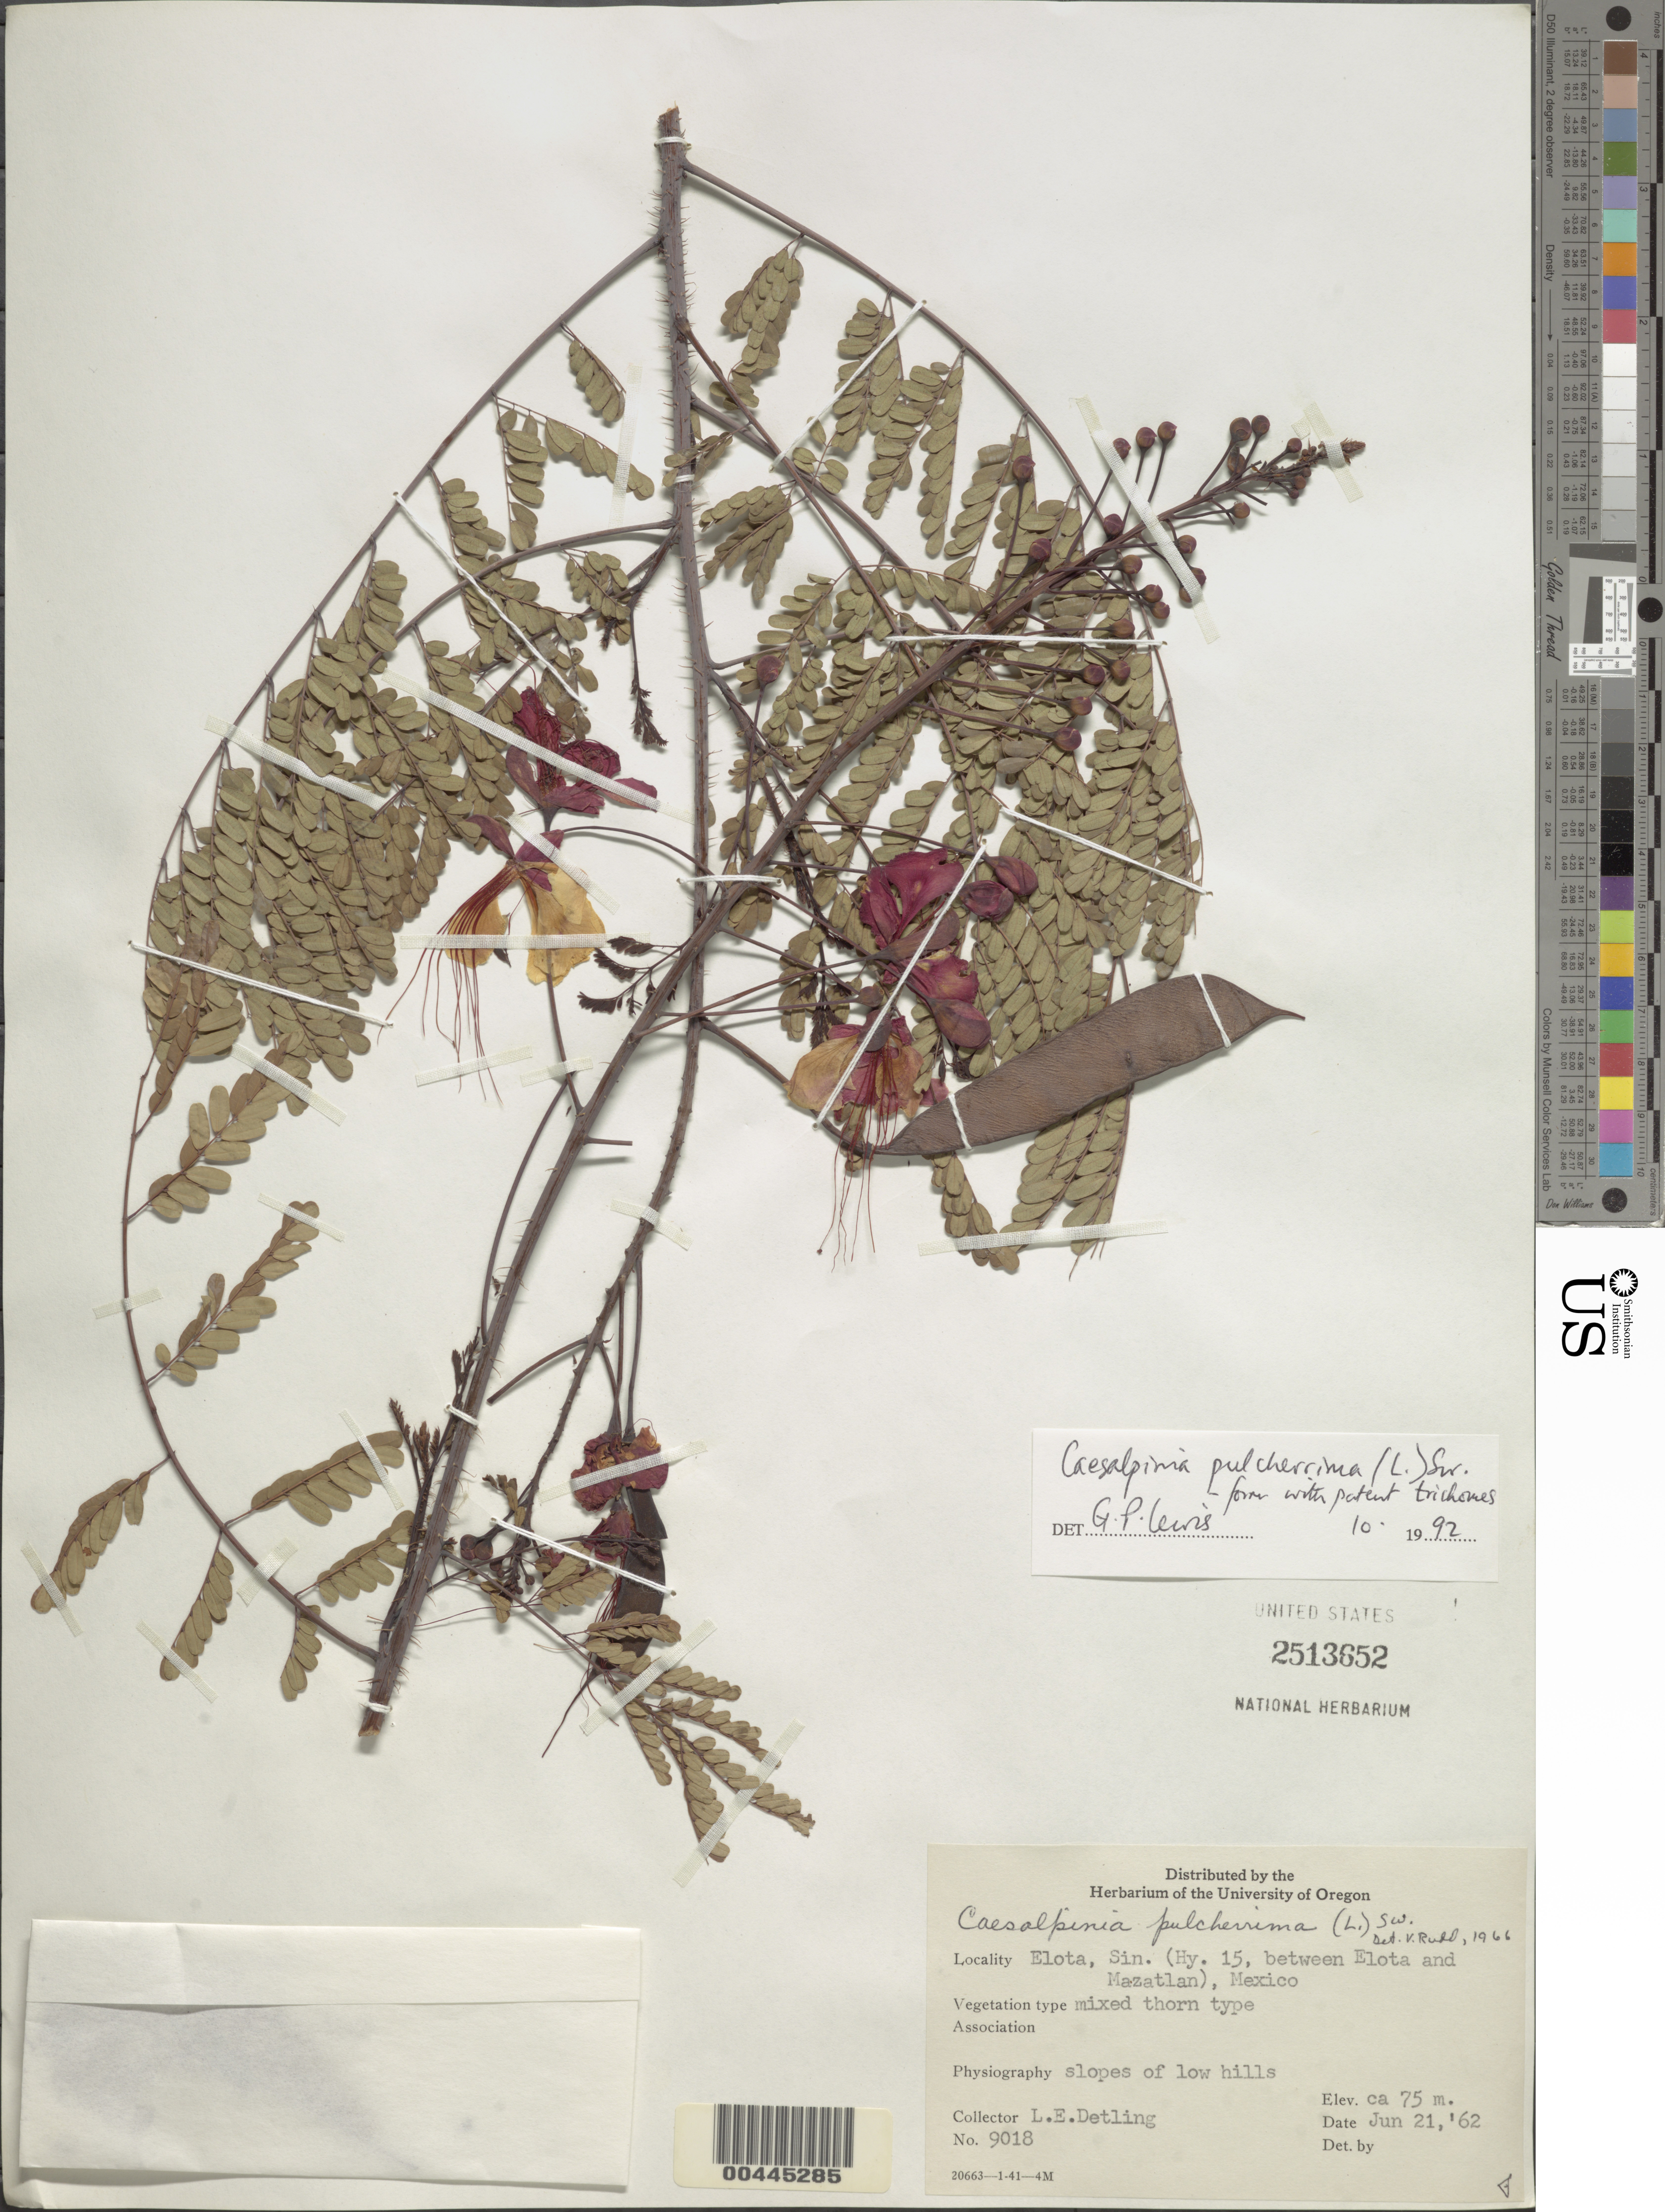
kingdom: Plantae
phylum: Tracheophyta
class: Magnoliopsida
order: Fabales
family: Fabaceae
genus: Caesalpinia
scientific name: Caesalpinia pulcherrima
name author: (L.) Sw.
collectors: L. E. Detling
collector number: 9018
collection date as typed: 21 Jun 1962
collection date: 1962-06-21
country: Mexico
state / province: México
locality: Between Elota and Mazatlan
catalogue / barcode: US 2513652